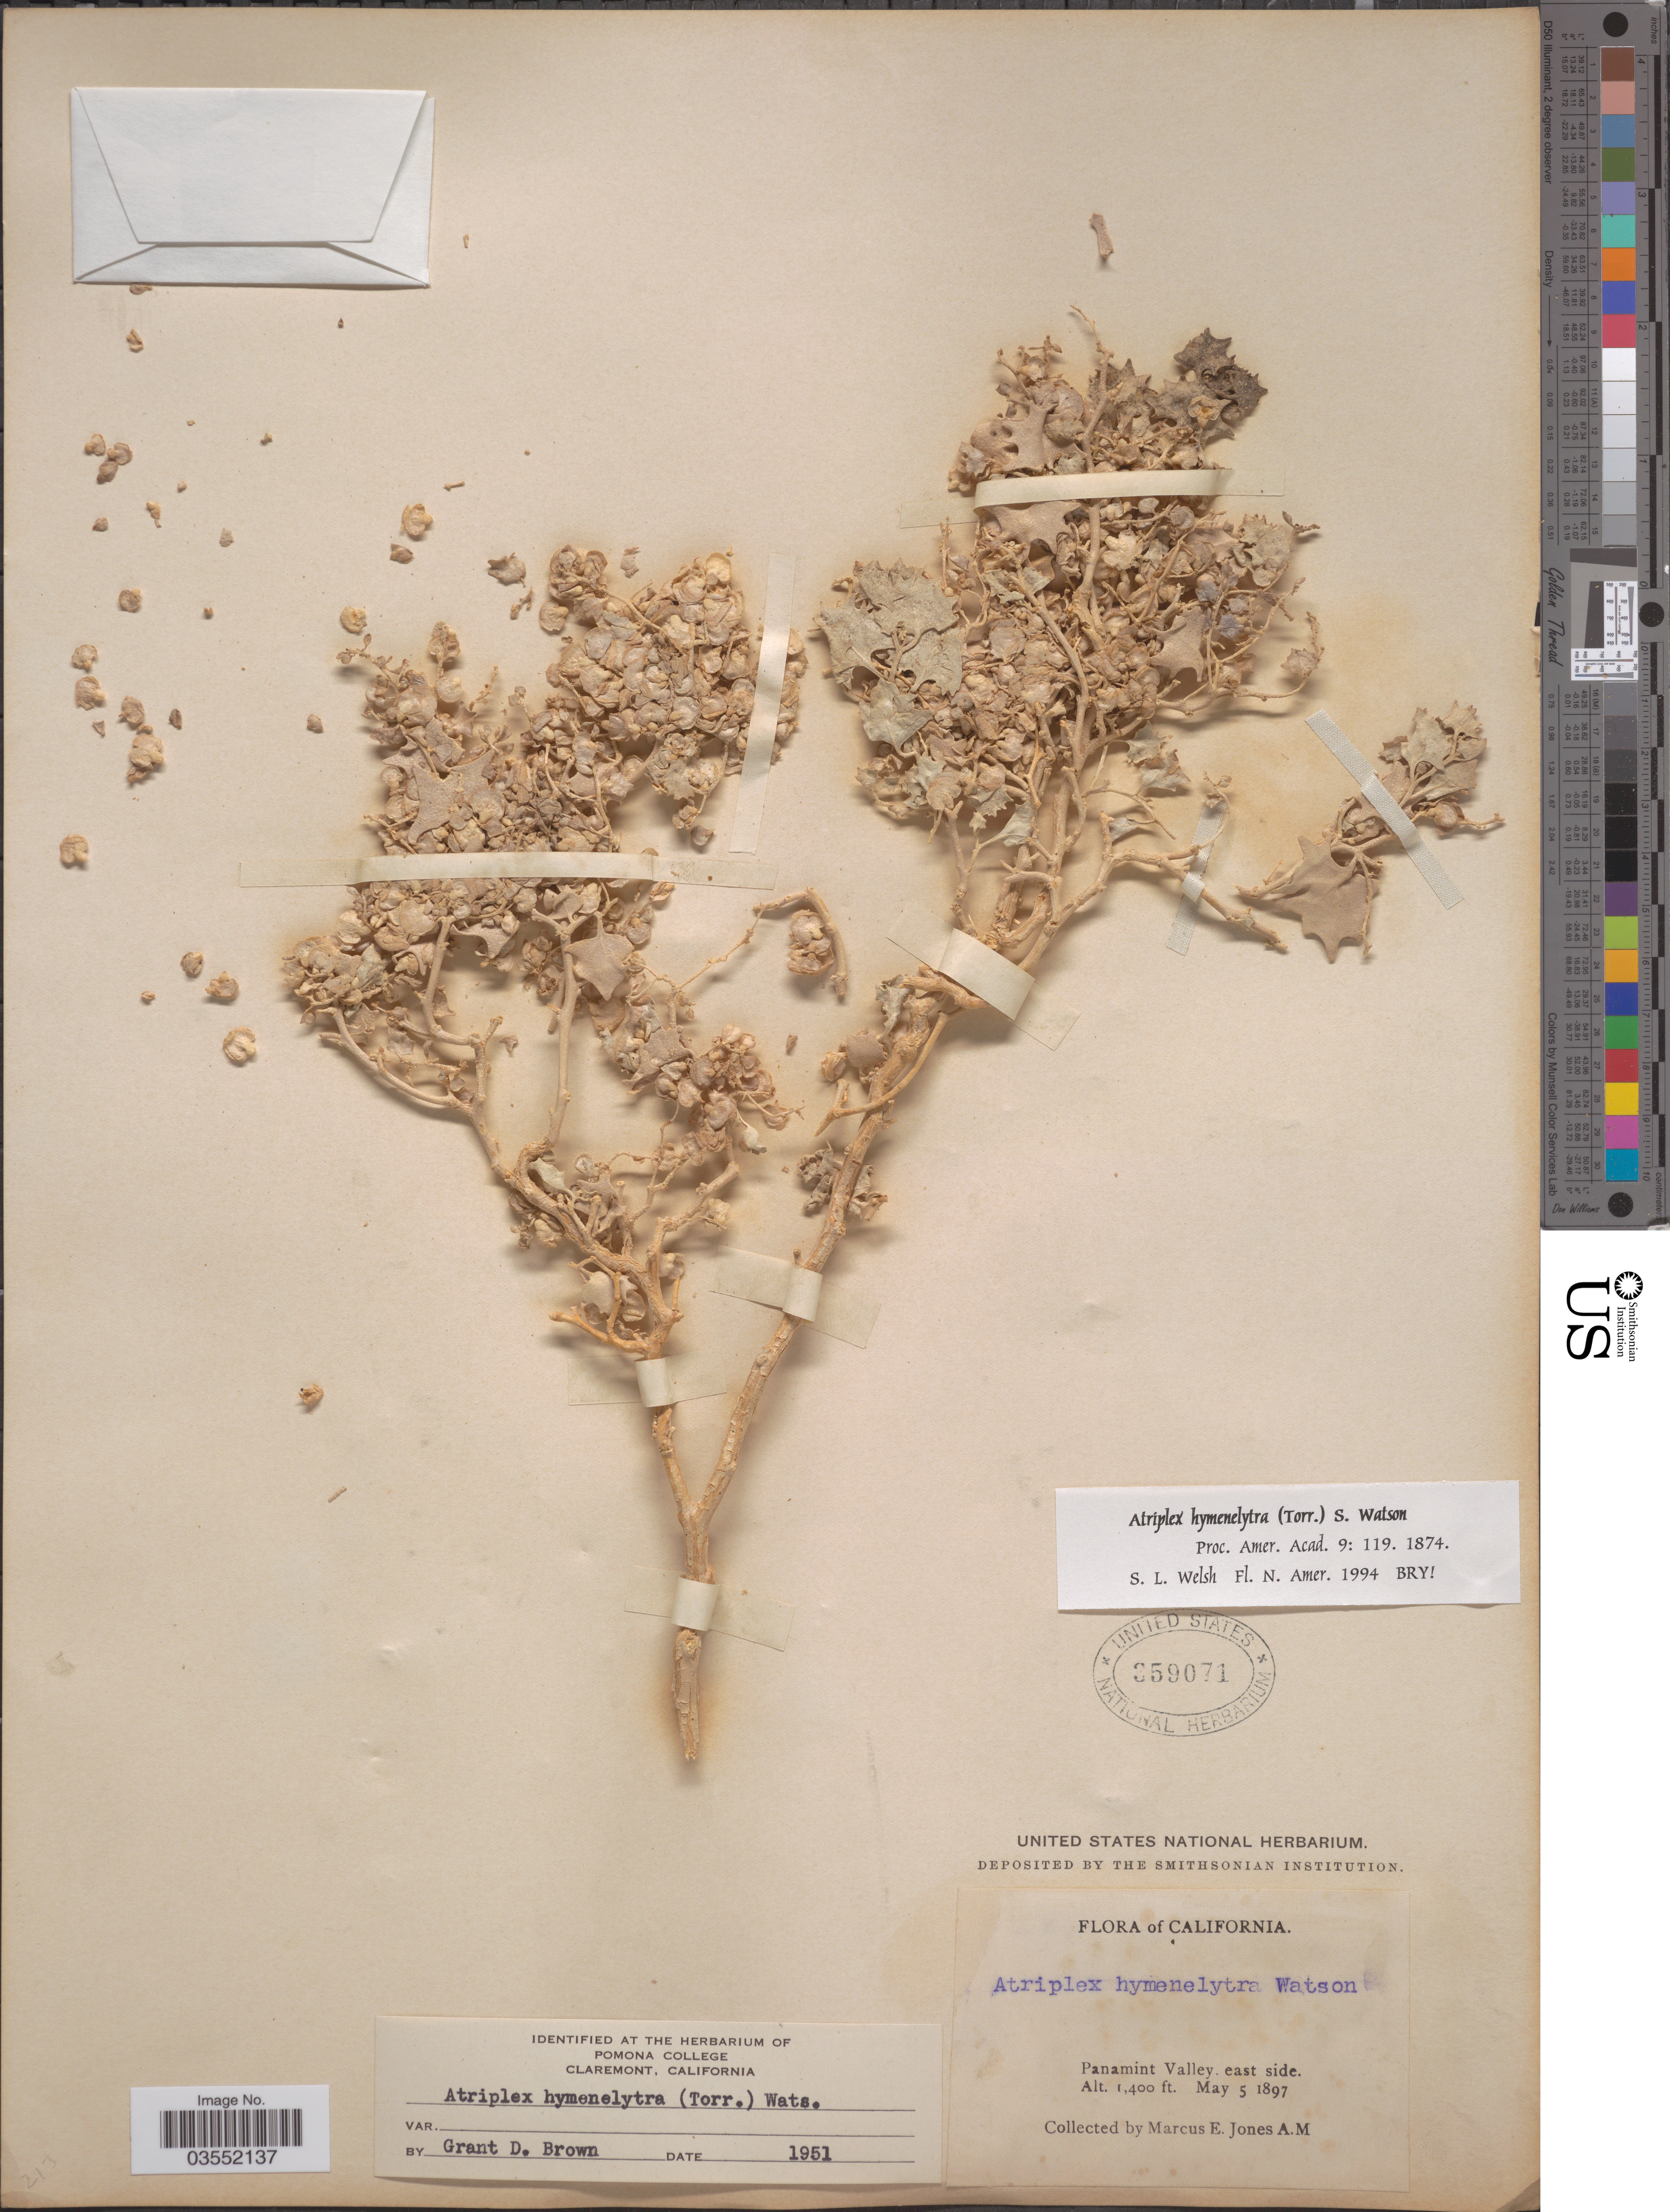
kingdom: Plantae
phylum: Tracheophyta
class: Magnoliopsida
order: Caryophyllales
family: Amaranthaceae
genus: Atriplex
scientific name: Atriplex hymenelytra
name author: (Torr.) S. Watson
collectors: M. E. Jones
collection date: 1897-05-05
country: United States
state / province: California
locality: Panamint Valley. east side.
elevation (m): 427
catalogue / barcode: US 359071